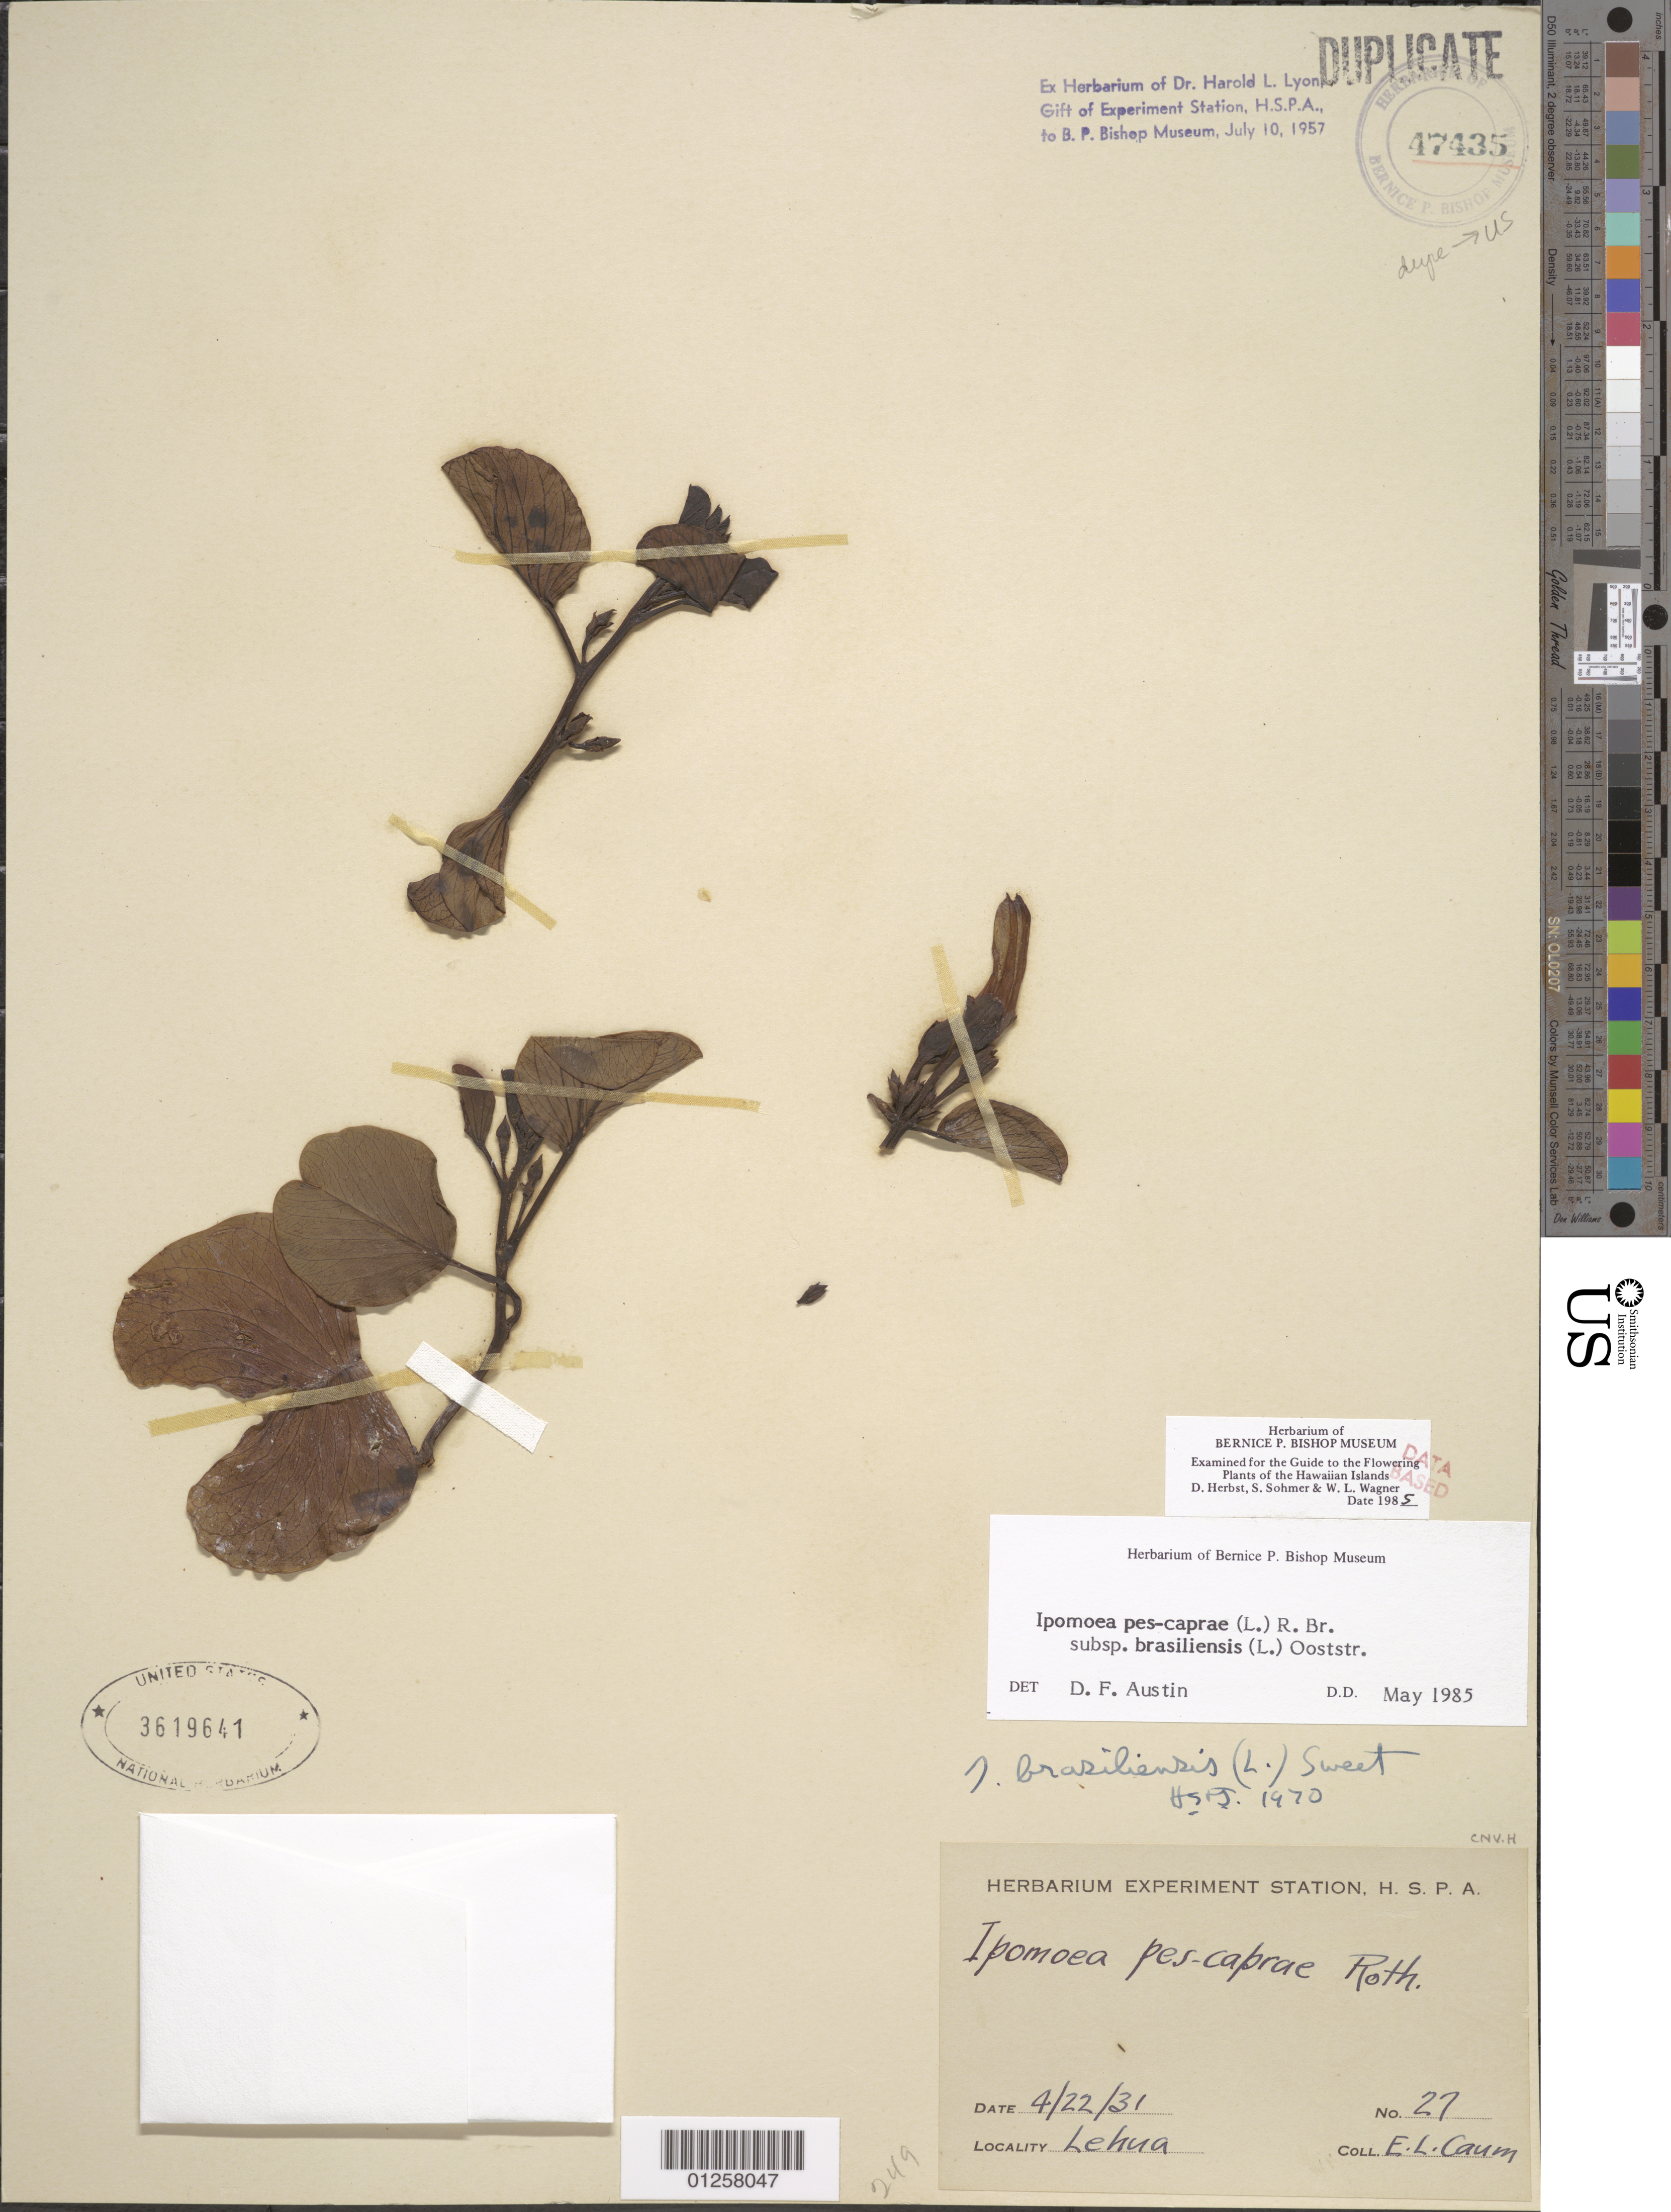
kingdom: Plantae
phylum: Tracheophyta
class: Magnoliopsida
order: Solanales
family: Convolvulaceae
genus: Ipomoea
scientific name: Ipomoea pes-caprae subsp. brasiliensis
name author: (L.) Ooststr.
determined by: Austin, D. F.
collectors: E. L. Caum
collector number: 27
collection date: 1931-04-22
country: United States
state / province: Hawaii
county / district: Kauai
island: Lehua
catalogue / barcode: US 3619641